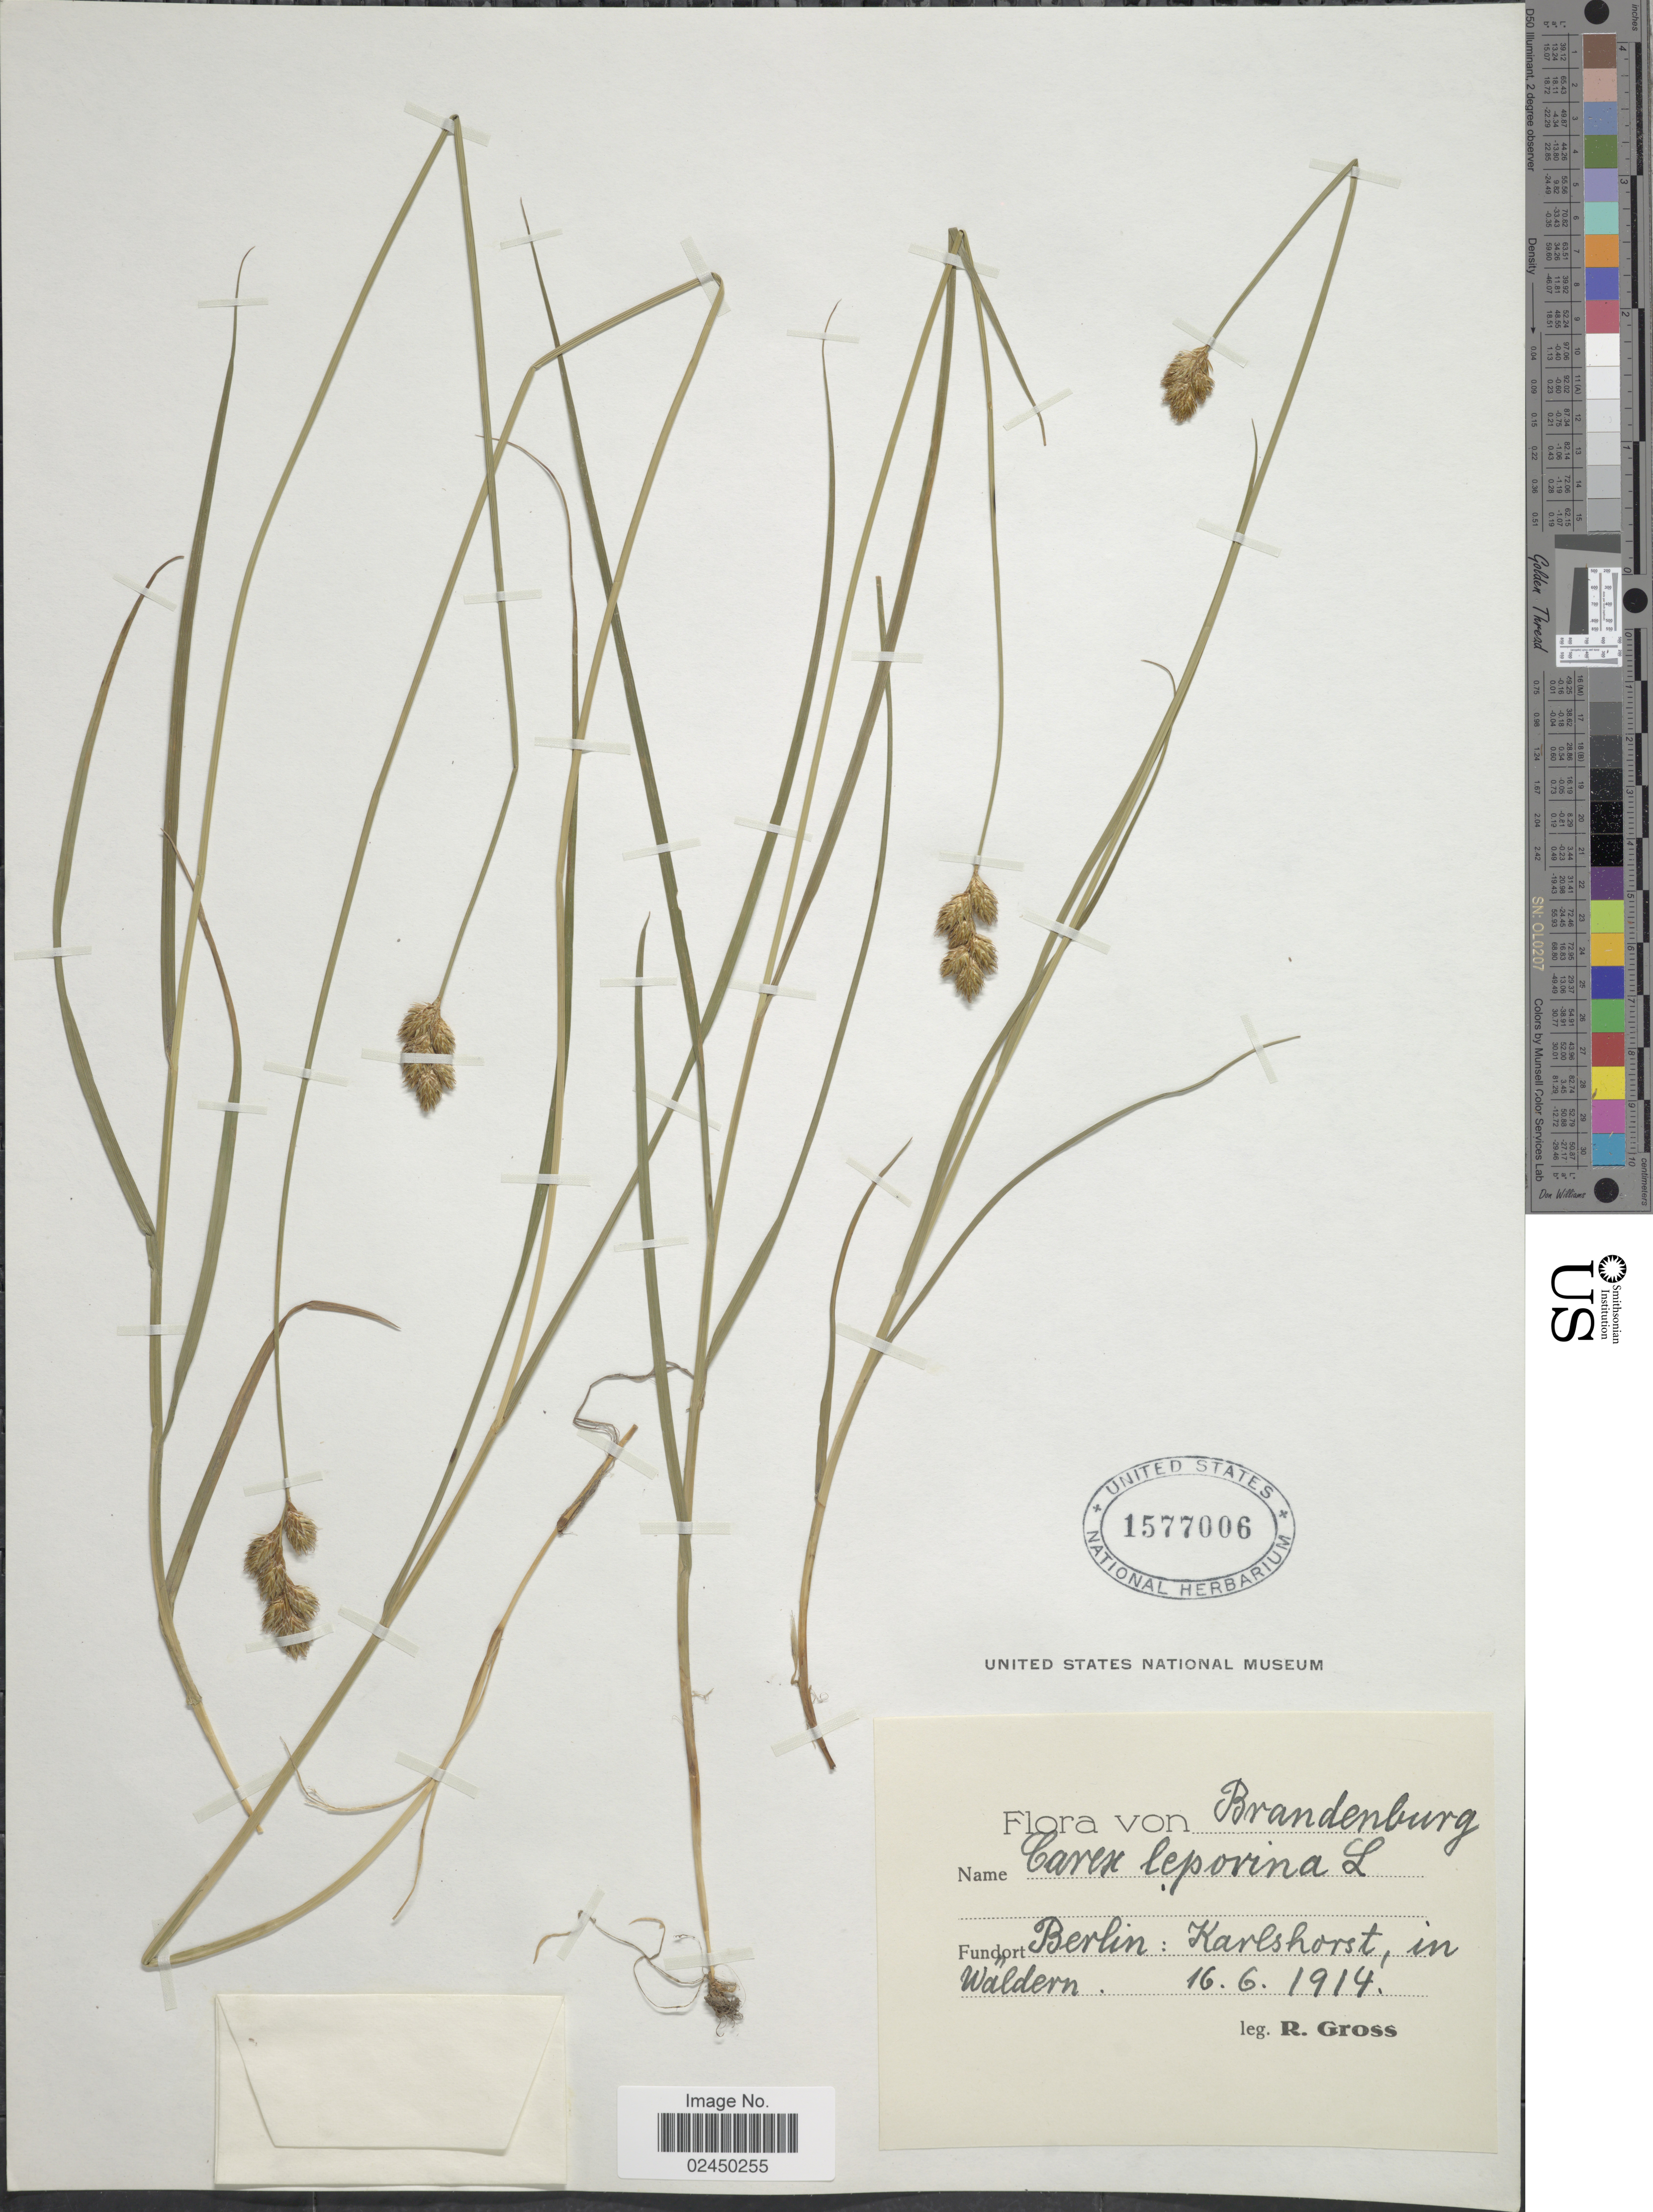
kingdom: Plantae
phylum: Tracheophyta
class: Liliopsida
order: Poales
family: Cyperaceae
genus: Carex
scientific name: Carex leporina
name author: L.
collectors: R. Gross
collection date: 1914-06-16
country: Germany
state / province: Brandenburg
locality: Berlin: Karlshorst, in Waldern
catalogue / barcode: US 1577006